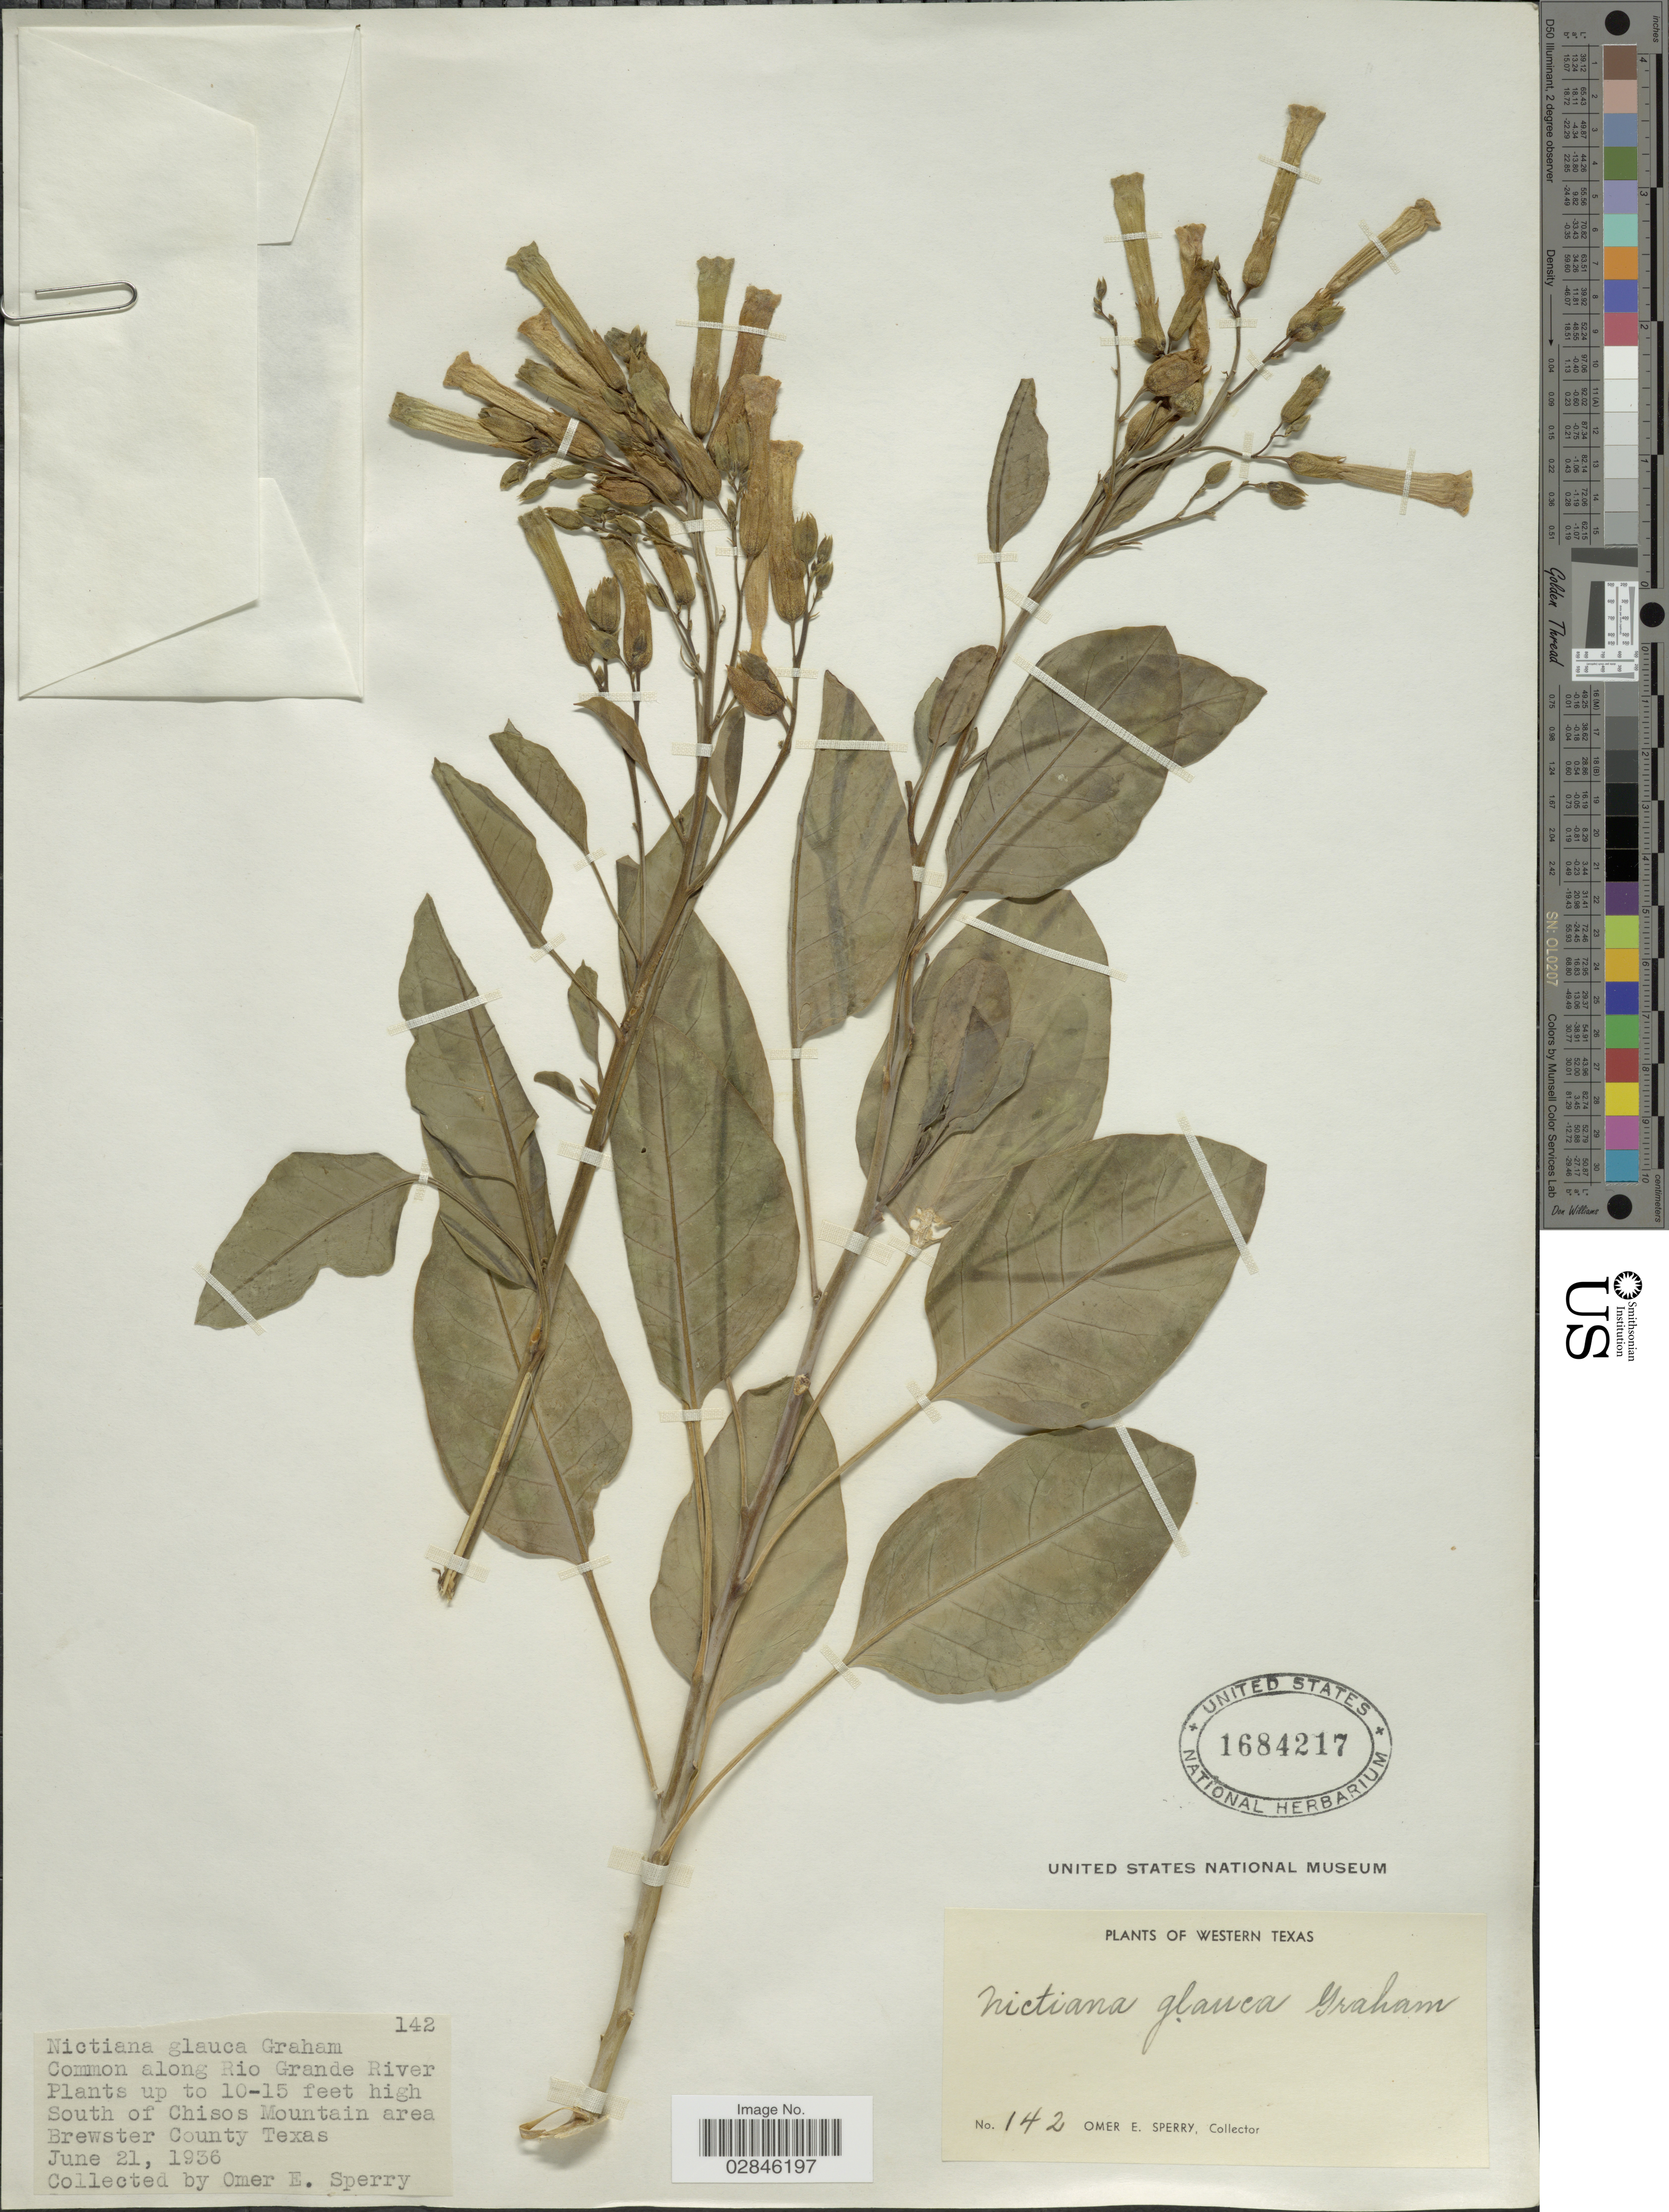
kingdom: Plantae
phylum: Tracheophyta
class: Magnoliopsida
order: Solanales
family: Solanaceae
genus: Nicotiana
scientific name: Nicotiana glauca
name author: Graham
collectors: O. E. Sperry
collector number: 142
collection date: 1936-06-21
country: United States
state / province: Texas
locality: Western Texas, along Rio Grande River. South of Chisos Mountain area Brewster County.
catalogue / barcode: US 1684217